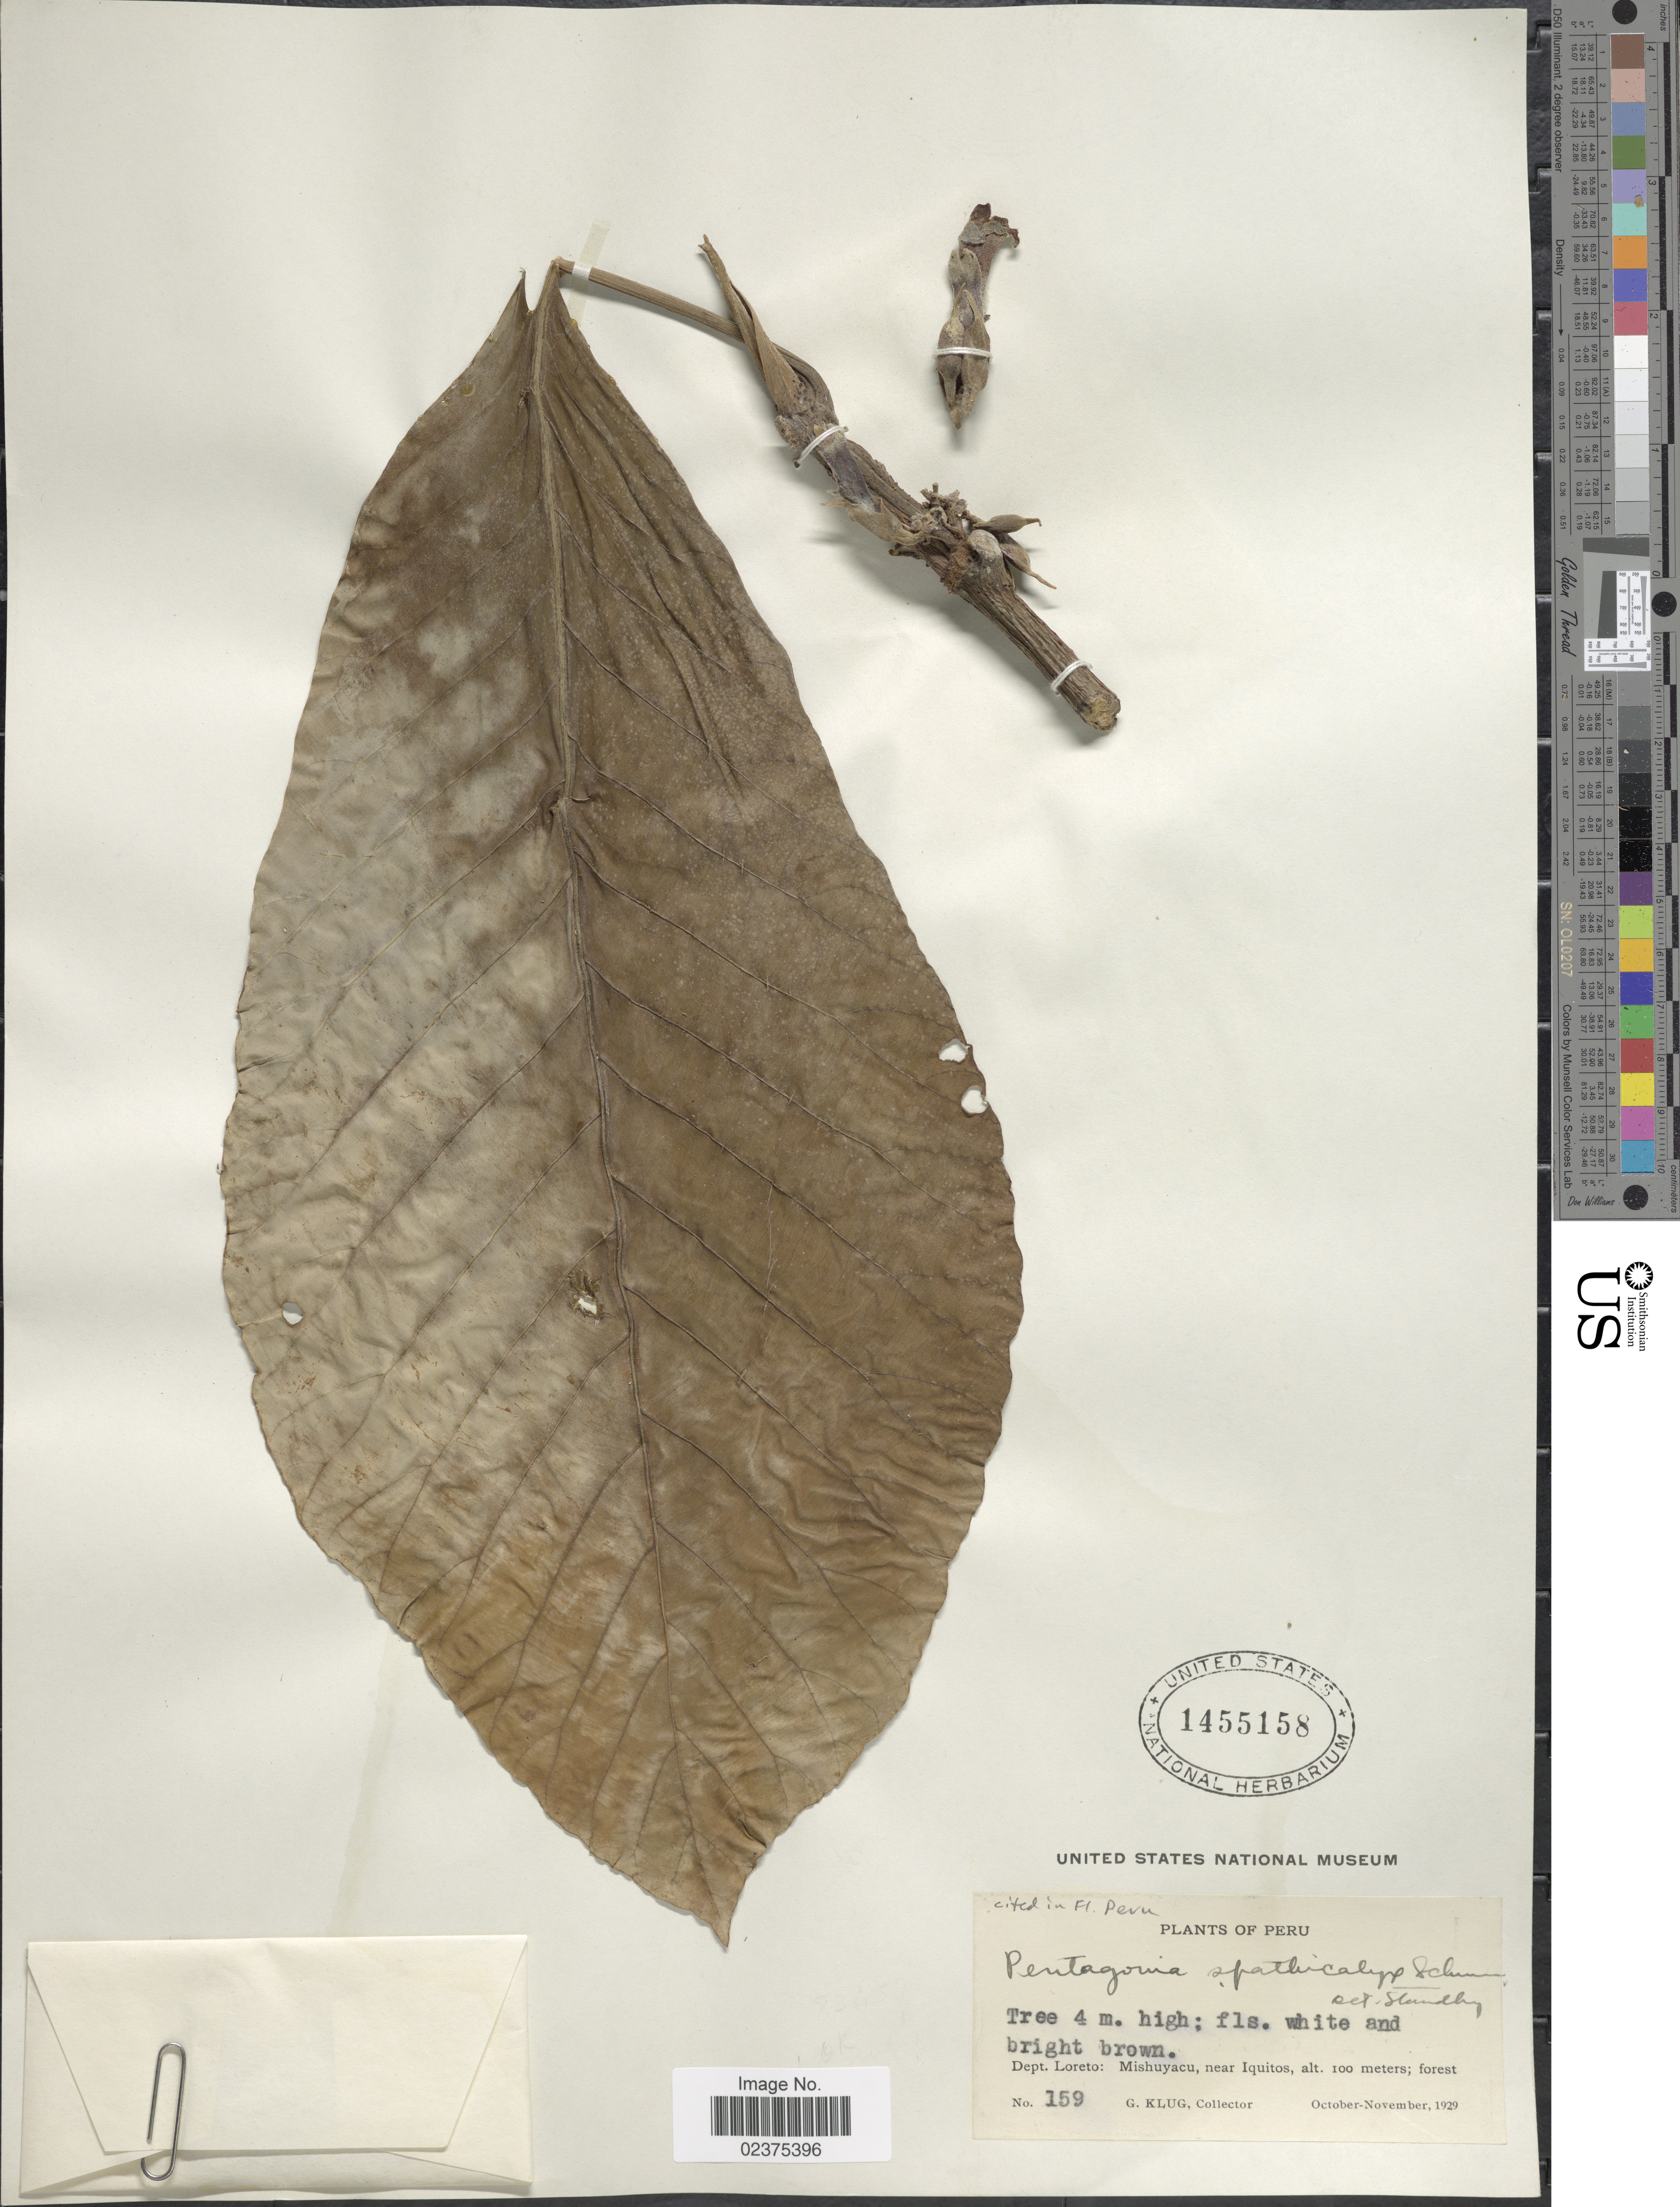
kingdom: Plantae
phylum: Tracheophyta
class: Magnoliopsida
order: Gentianales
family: Rubiaceae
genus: Pentagonia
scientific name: Pentagonia spathicalyx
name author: K. Schum.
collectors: G. Klug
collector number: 159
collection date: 1929-10/1929-11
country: Peru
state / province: Loreto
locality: Dept. Loreto, Mishuyacu, near Iquitos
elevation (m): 100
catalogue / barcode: US 1455158